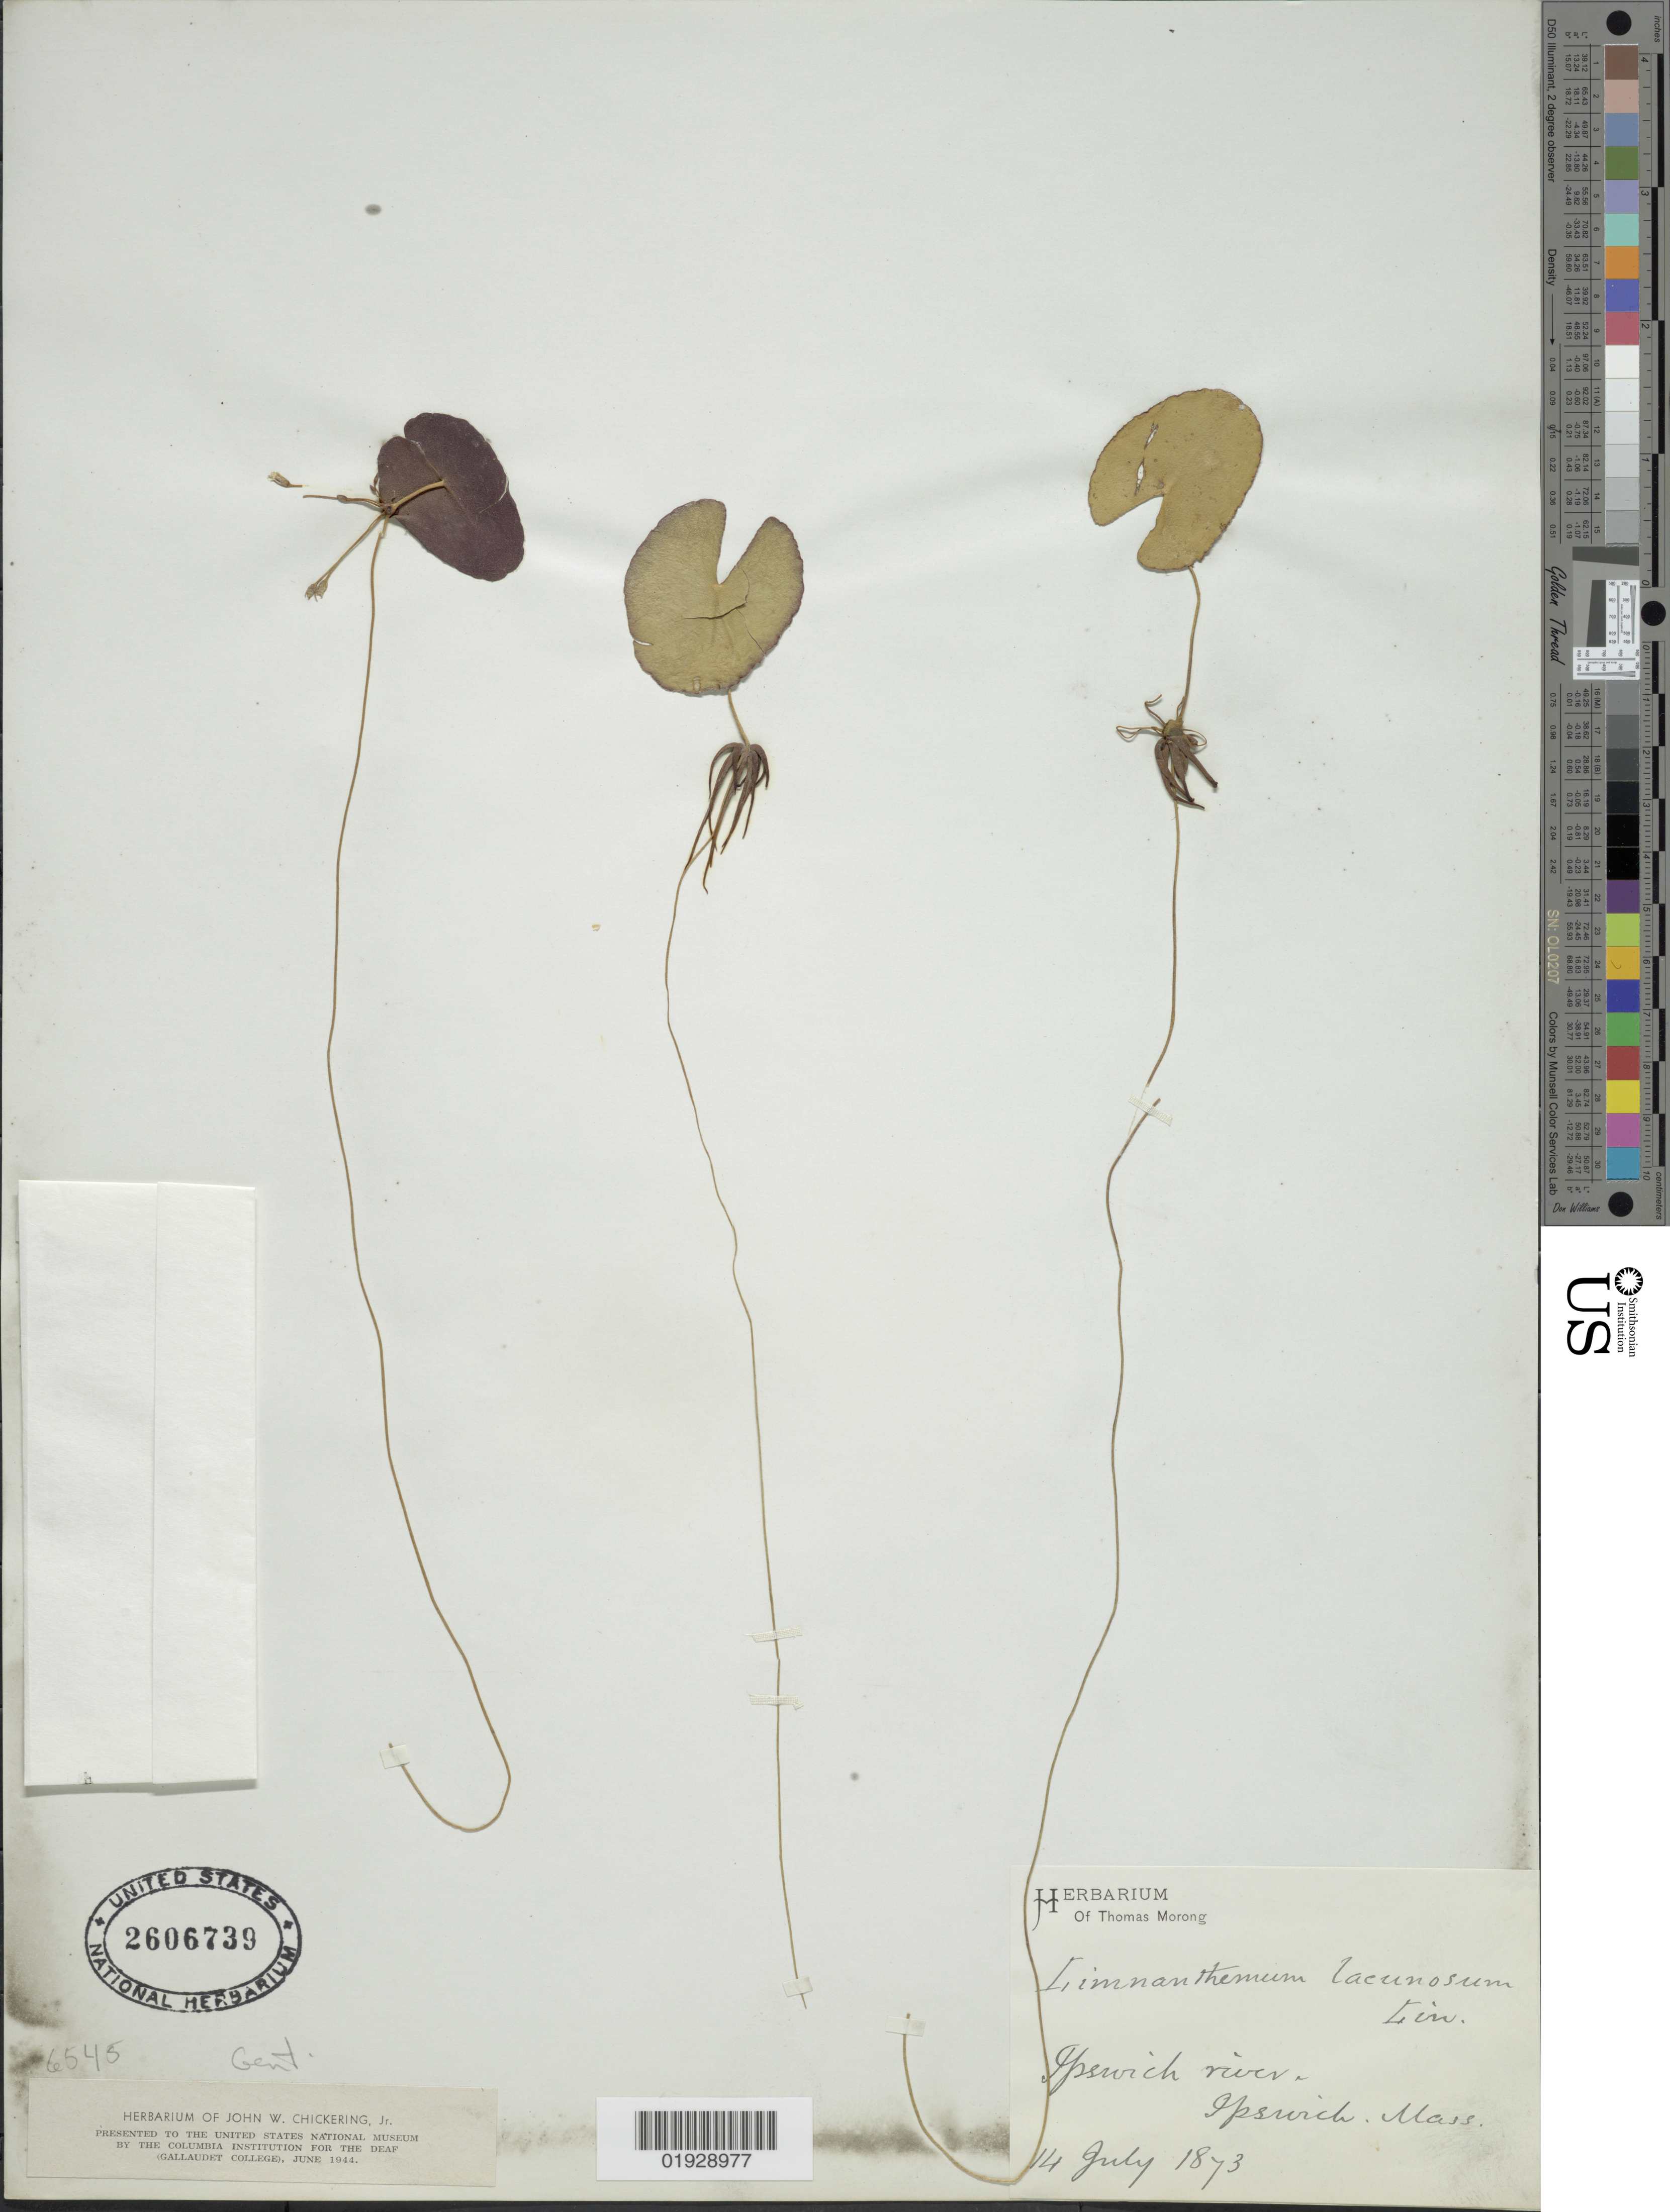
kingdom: Plantae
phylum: Tracheophyta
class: Magnoliopsida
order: Asterales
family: Menyanthaceae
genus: Nymphoides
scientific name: Nymphoides lacunosum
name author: Fernald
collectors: ex Herb. T. Morong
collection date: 1873-07-14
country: United States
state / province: Massachusetts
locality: Ipswich river, Ipswich, Mass.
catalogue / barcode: US 2606739